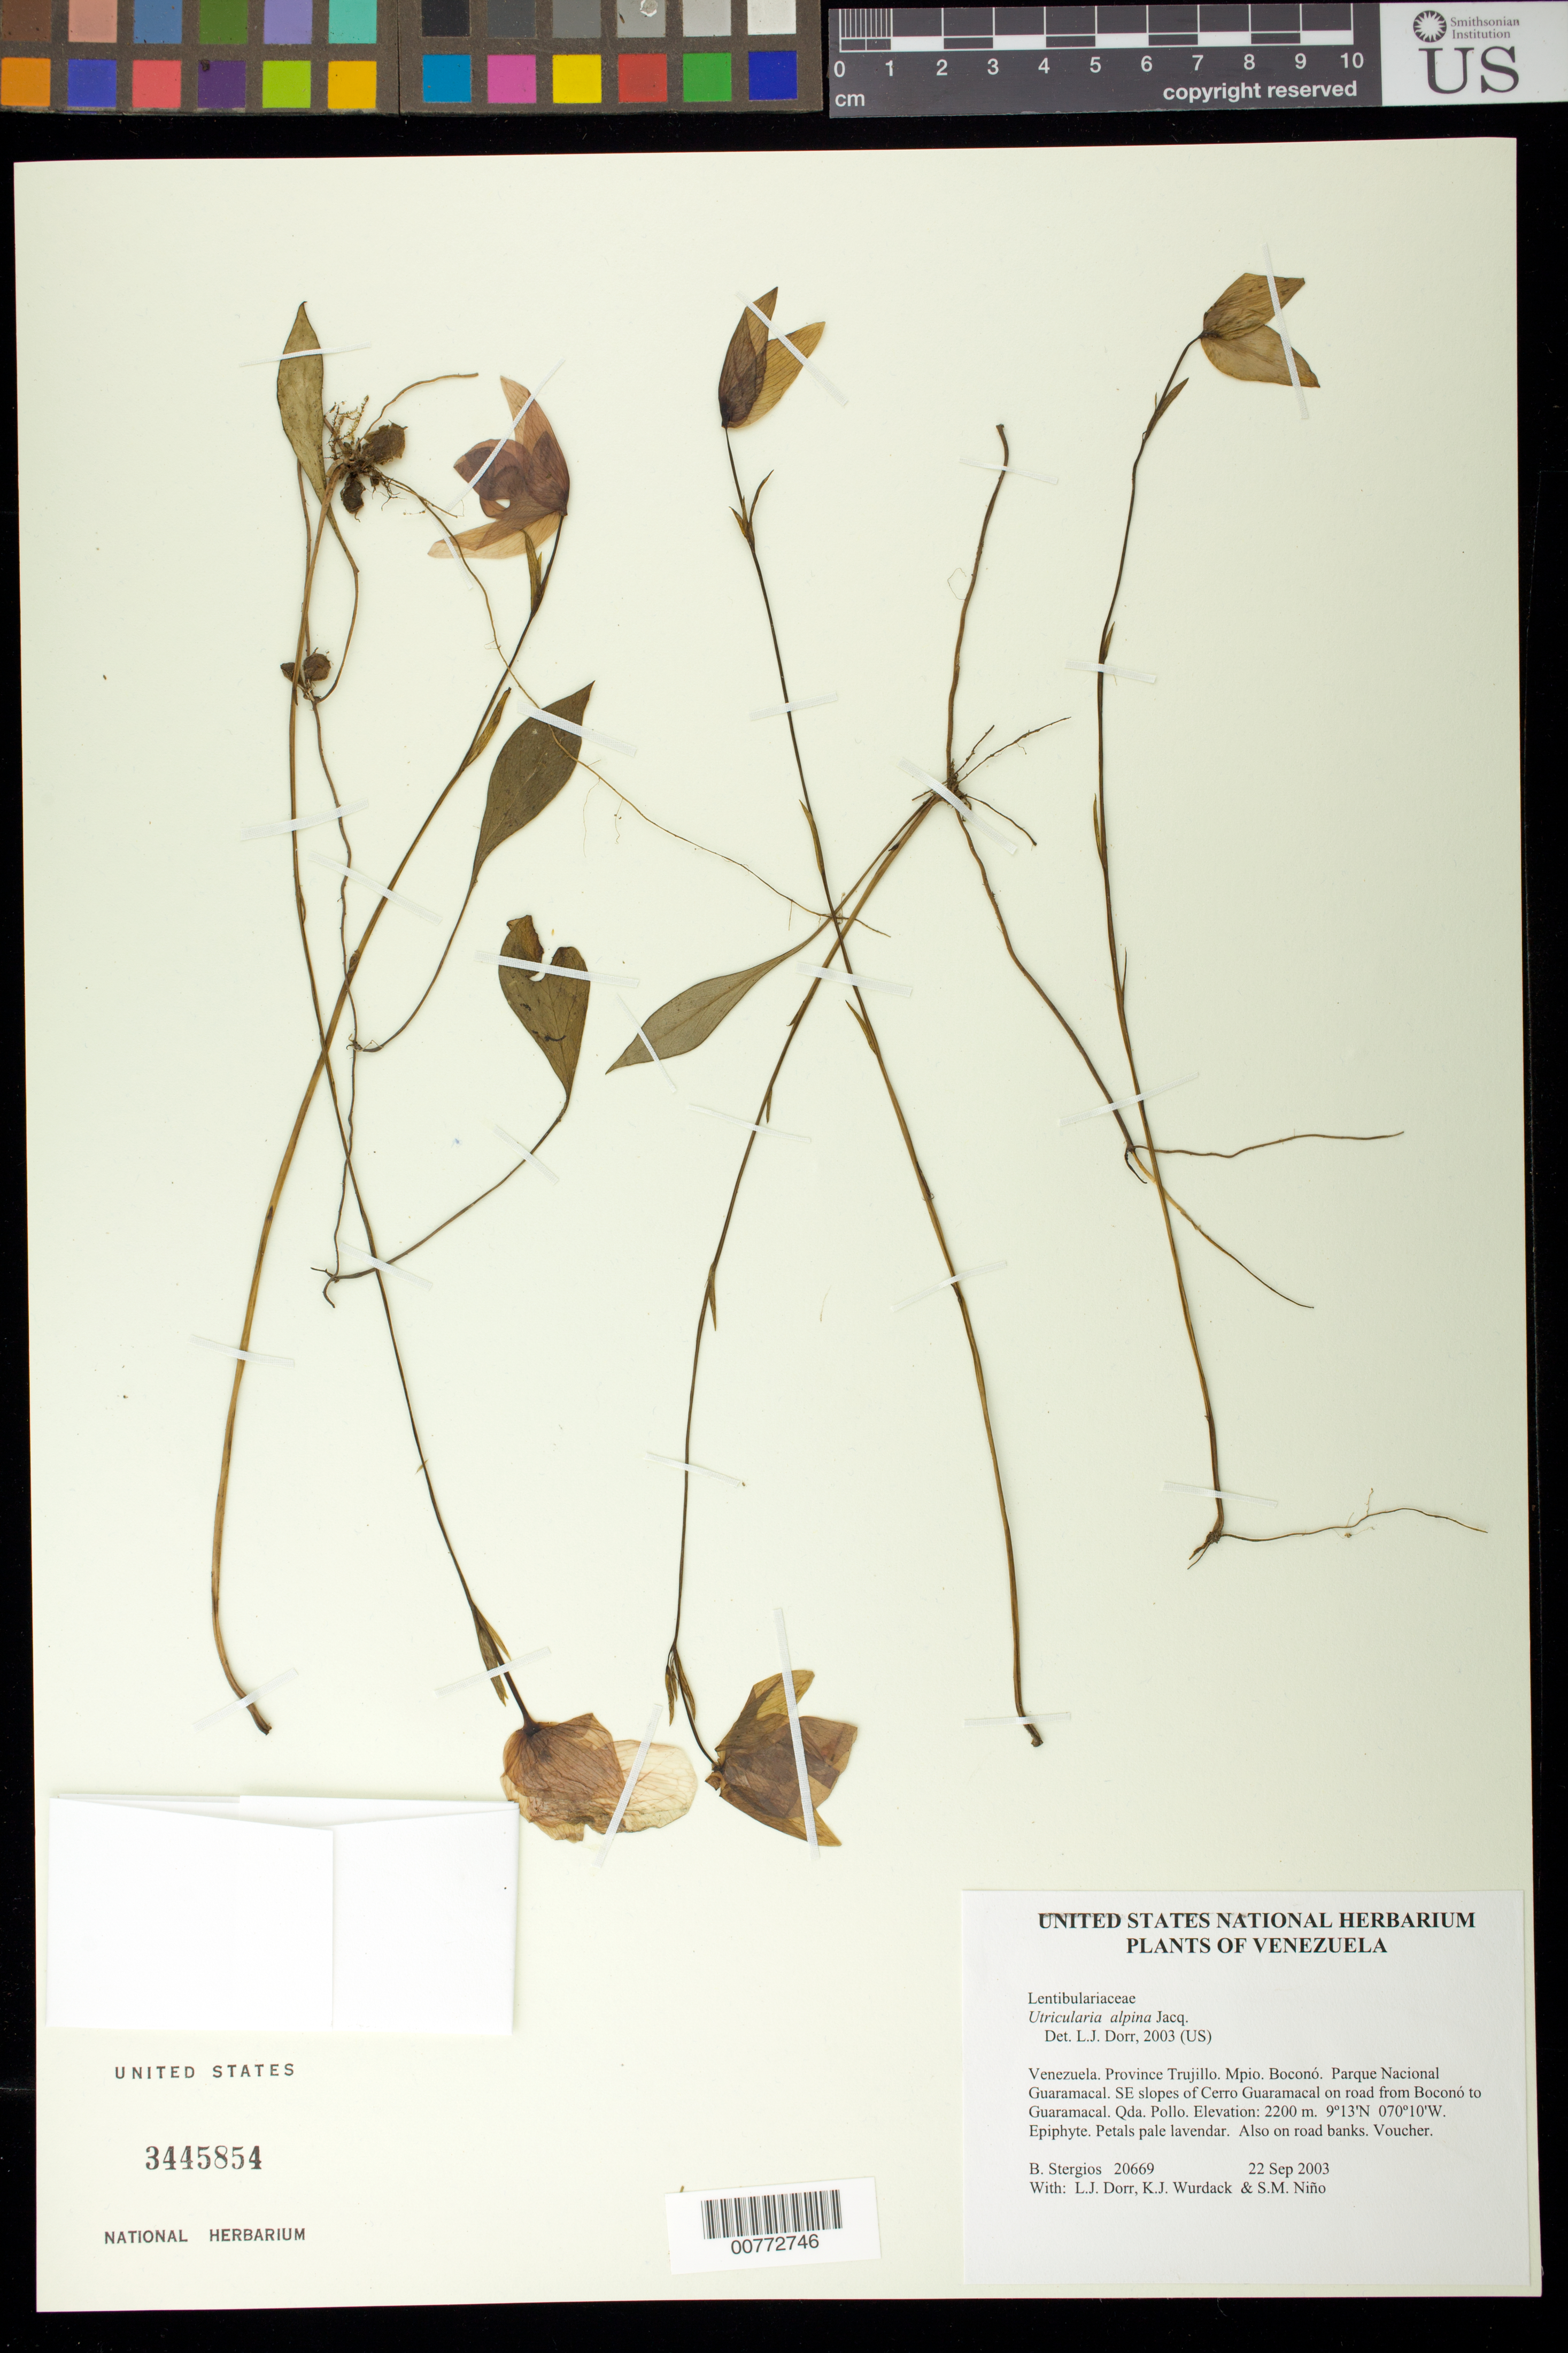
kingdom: Plantae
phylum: Tracheophyta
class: Magnoliopsida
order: Lamiales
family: Lentibulariaceae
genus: Utricularia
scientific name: Utricularia alpina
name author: Jacq.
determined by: Dorr, L. J., (BOT), Smithsonian Institution - National Museum of Natural History (UNITED STATES)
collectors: B. G. Stergios, L. J. Dorr, K. Wurdack & S. M. Niño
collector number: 20669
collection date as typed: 22 Sep 2003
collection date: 2003-09-22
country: Venezuela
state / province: Trujillo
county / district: Boconó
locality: Parque Nacional Guaramacal. SE slopes of Cerro Guaramacal on road from Boconó to Guaramacal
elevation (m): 2200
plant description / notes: PORT, US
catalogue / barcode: US 3445854